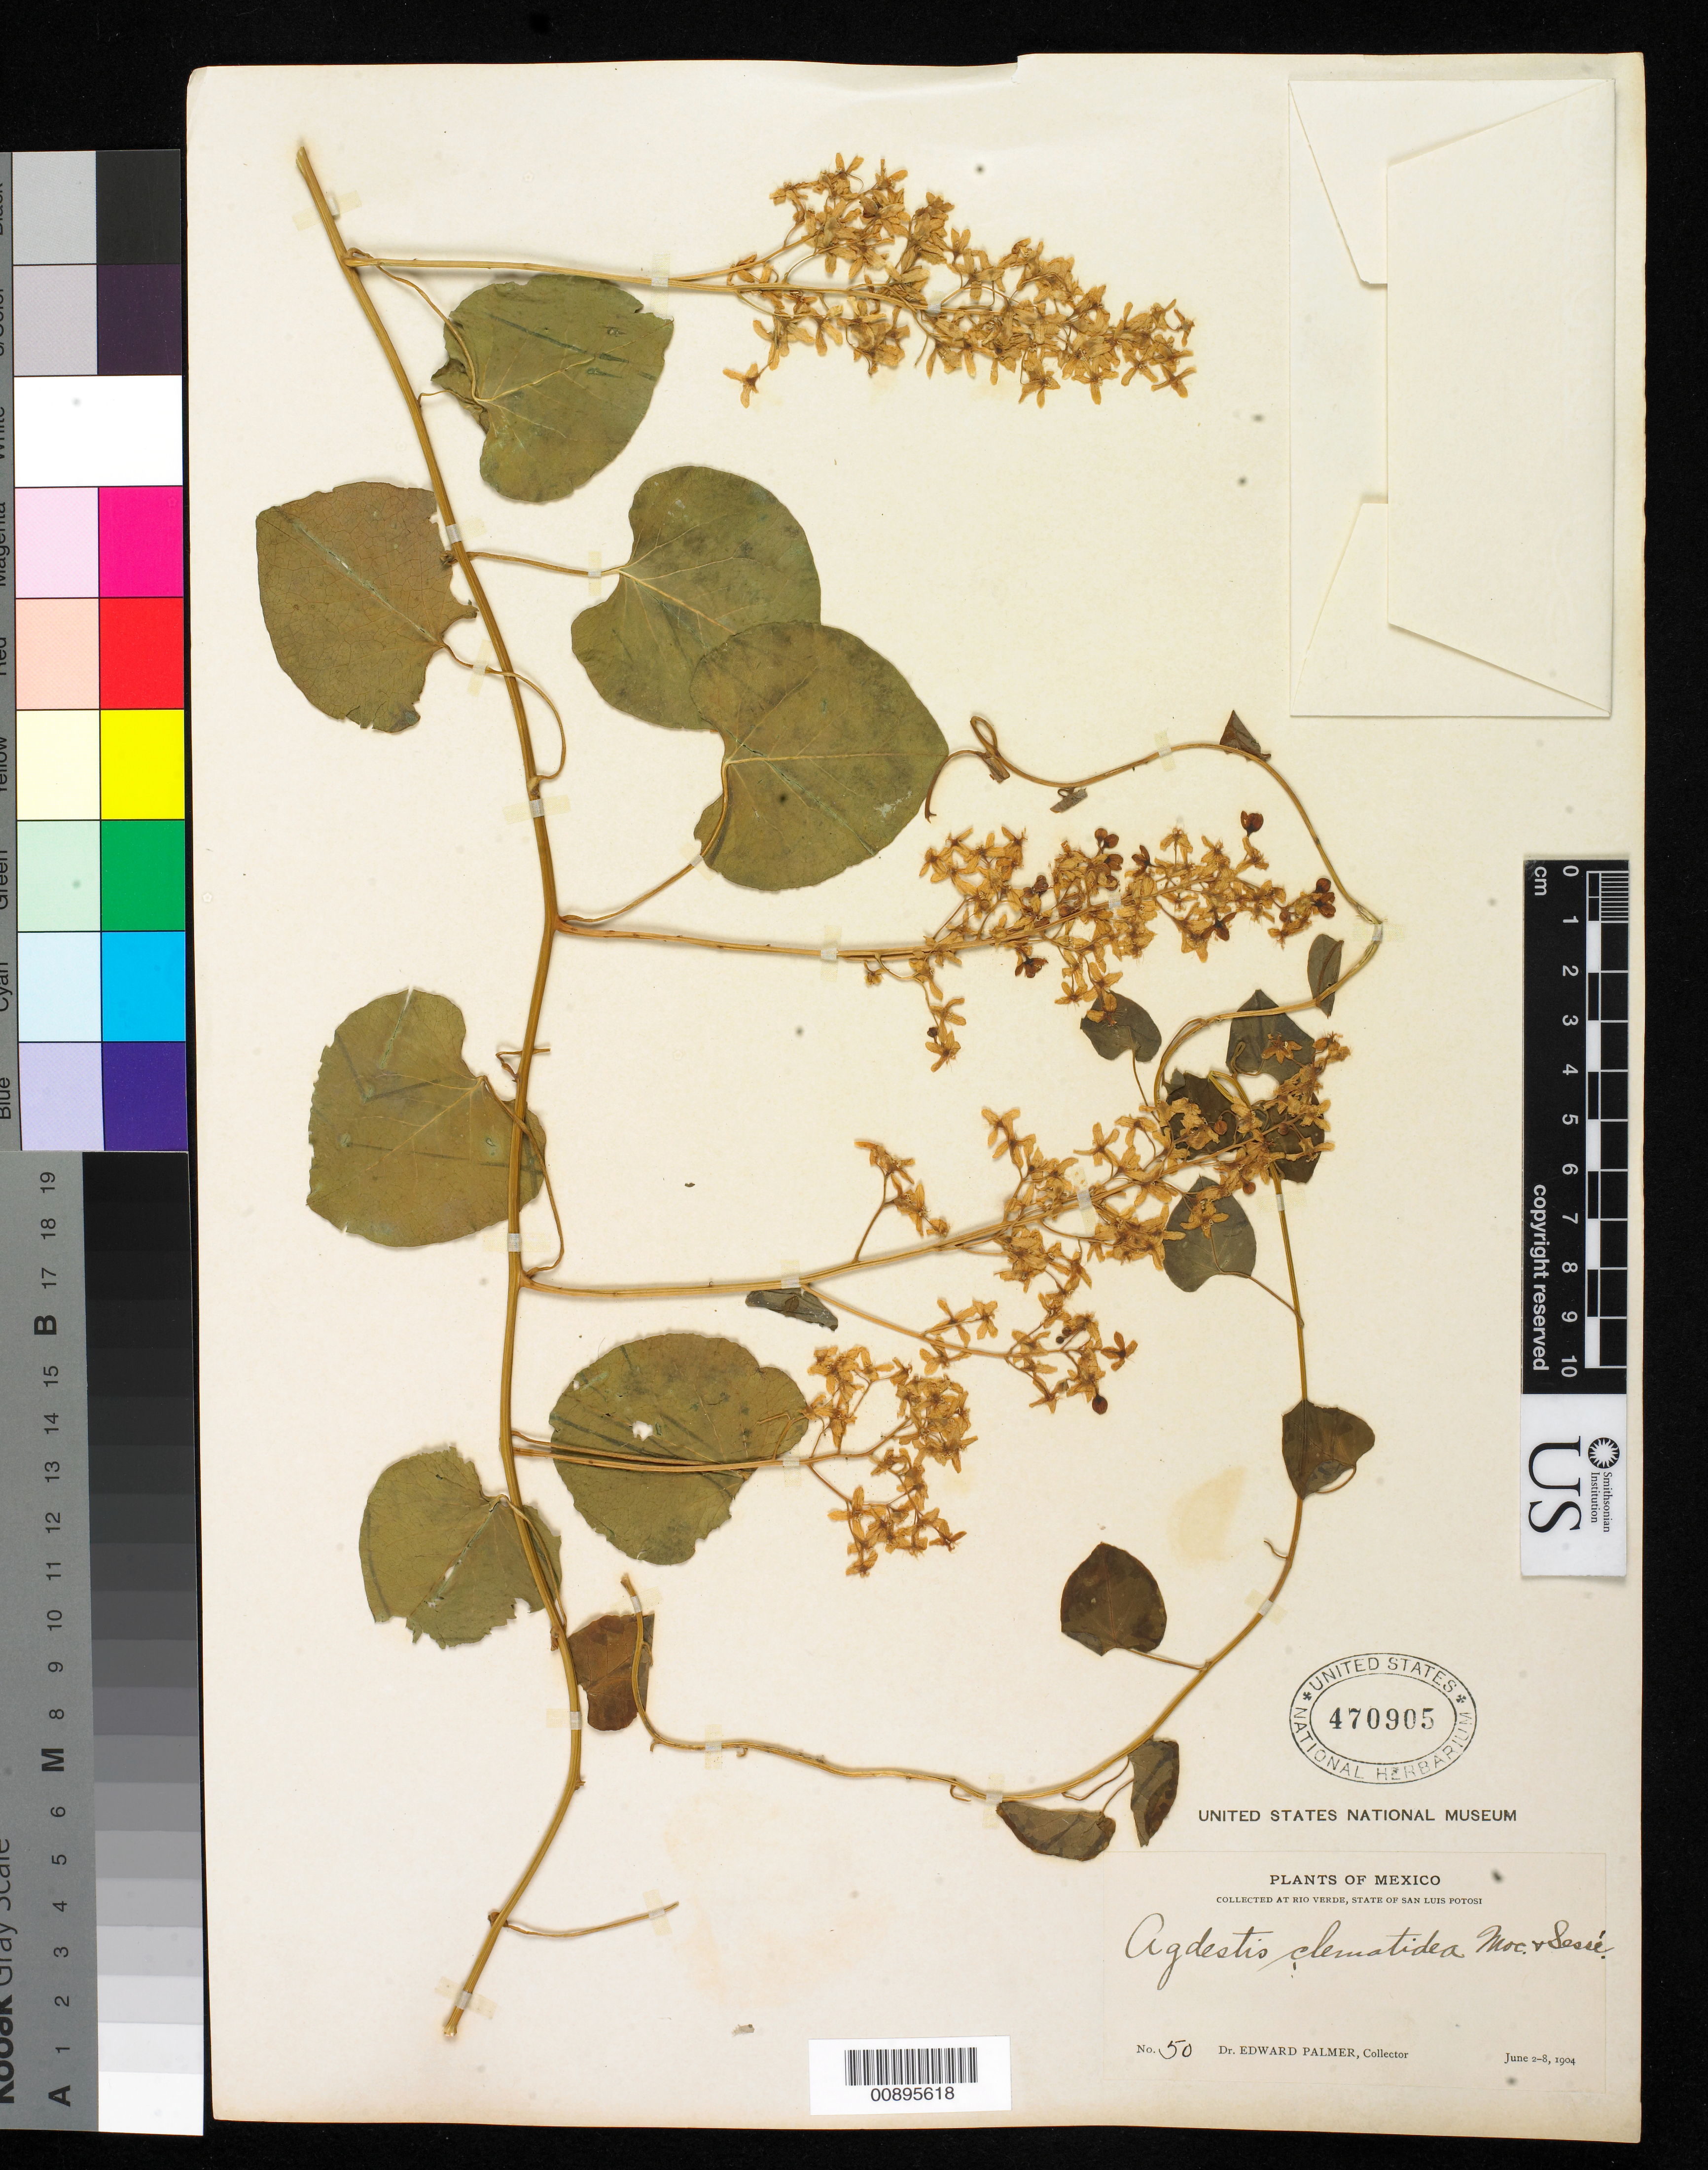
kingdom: Plantae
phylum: Tracheophyta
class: Magnoliopsida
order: Caryophyllales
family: Agdestidaceae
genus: Agdestis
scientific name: Agdestis clematidea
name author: Moc. & Sessé ex DC.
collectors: E. Palmer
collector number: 50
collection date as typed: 02 Jun 1904 to 08 Jun 1904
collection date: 1904-06-02/1904-06-08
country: Mexico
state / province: San Luis Potosí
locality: Río Verde, San Luis Potosí.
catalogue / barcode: US 470905